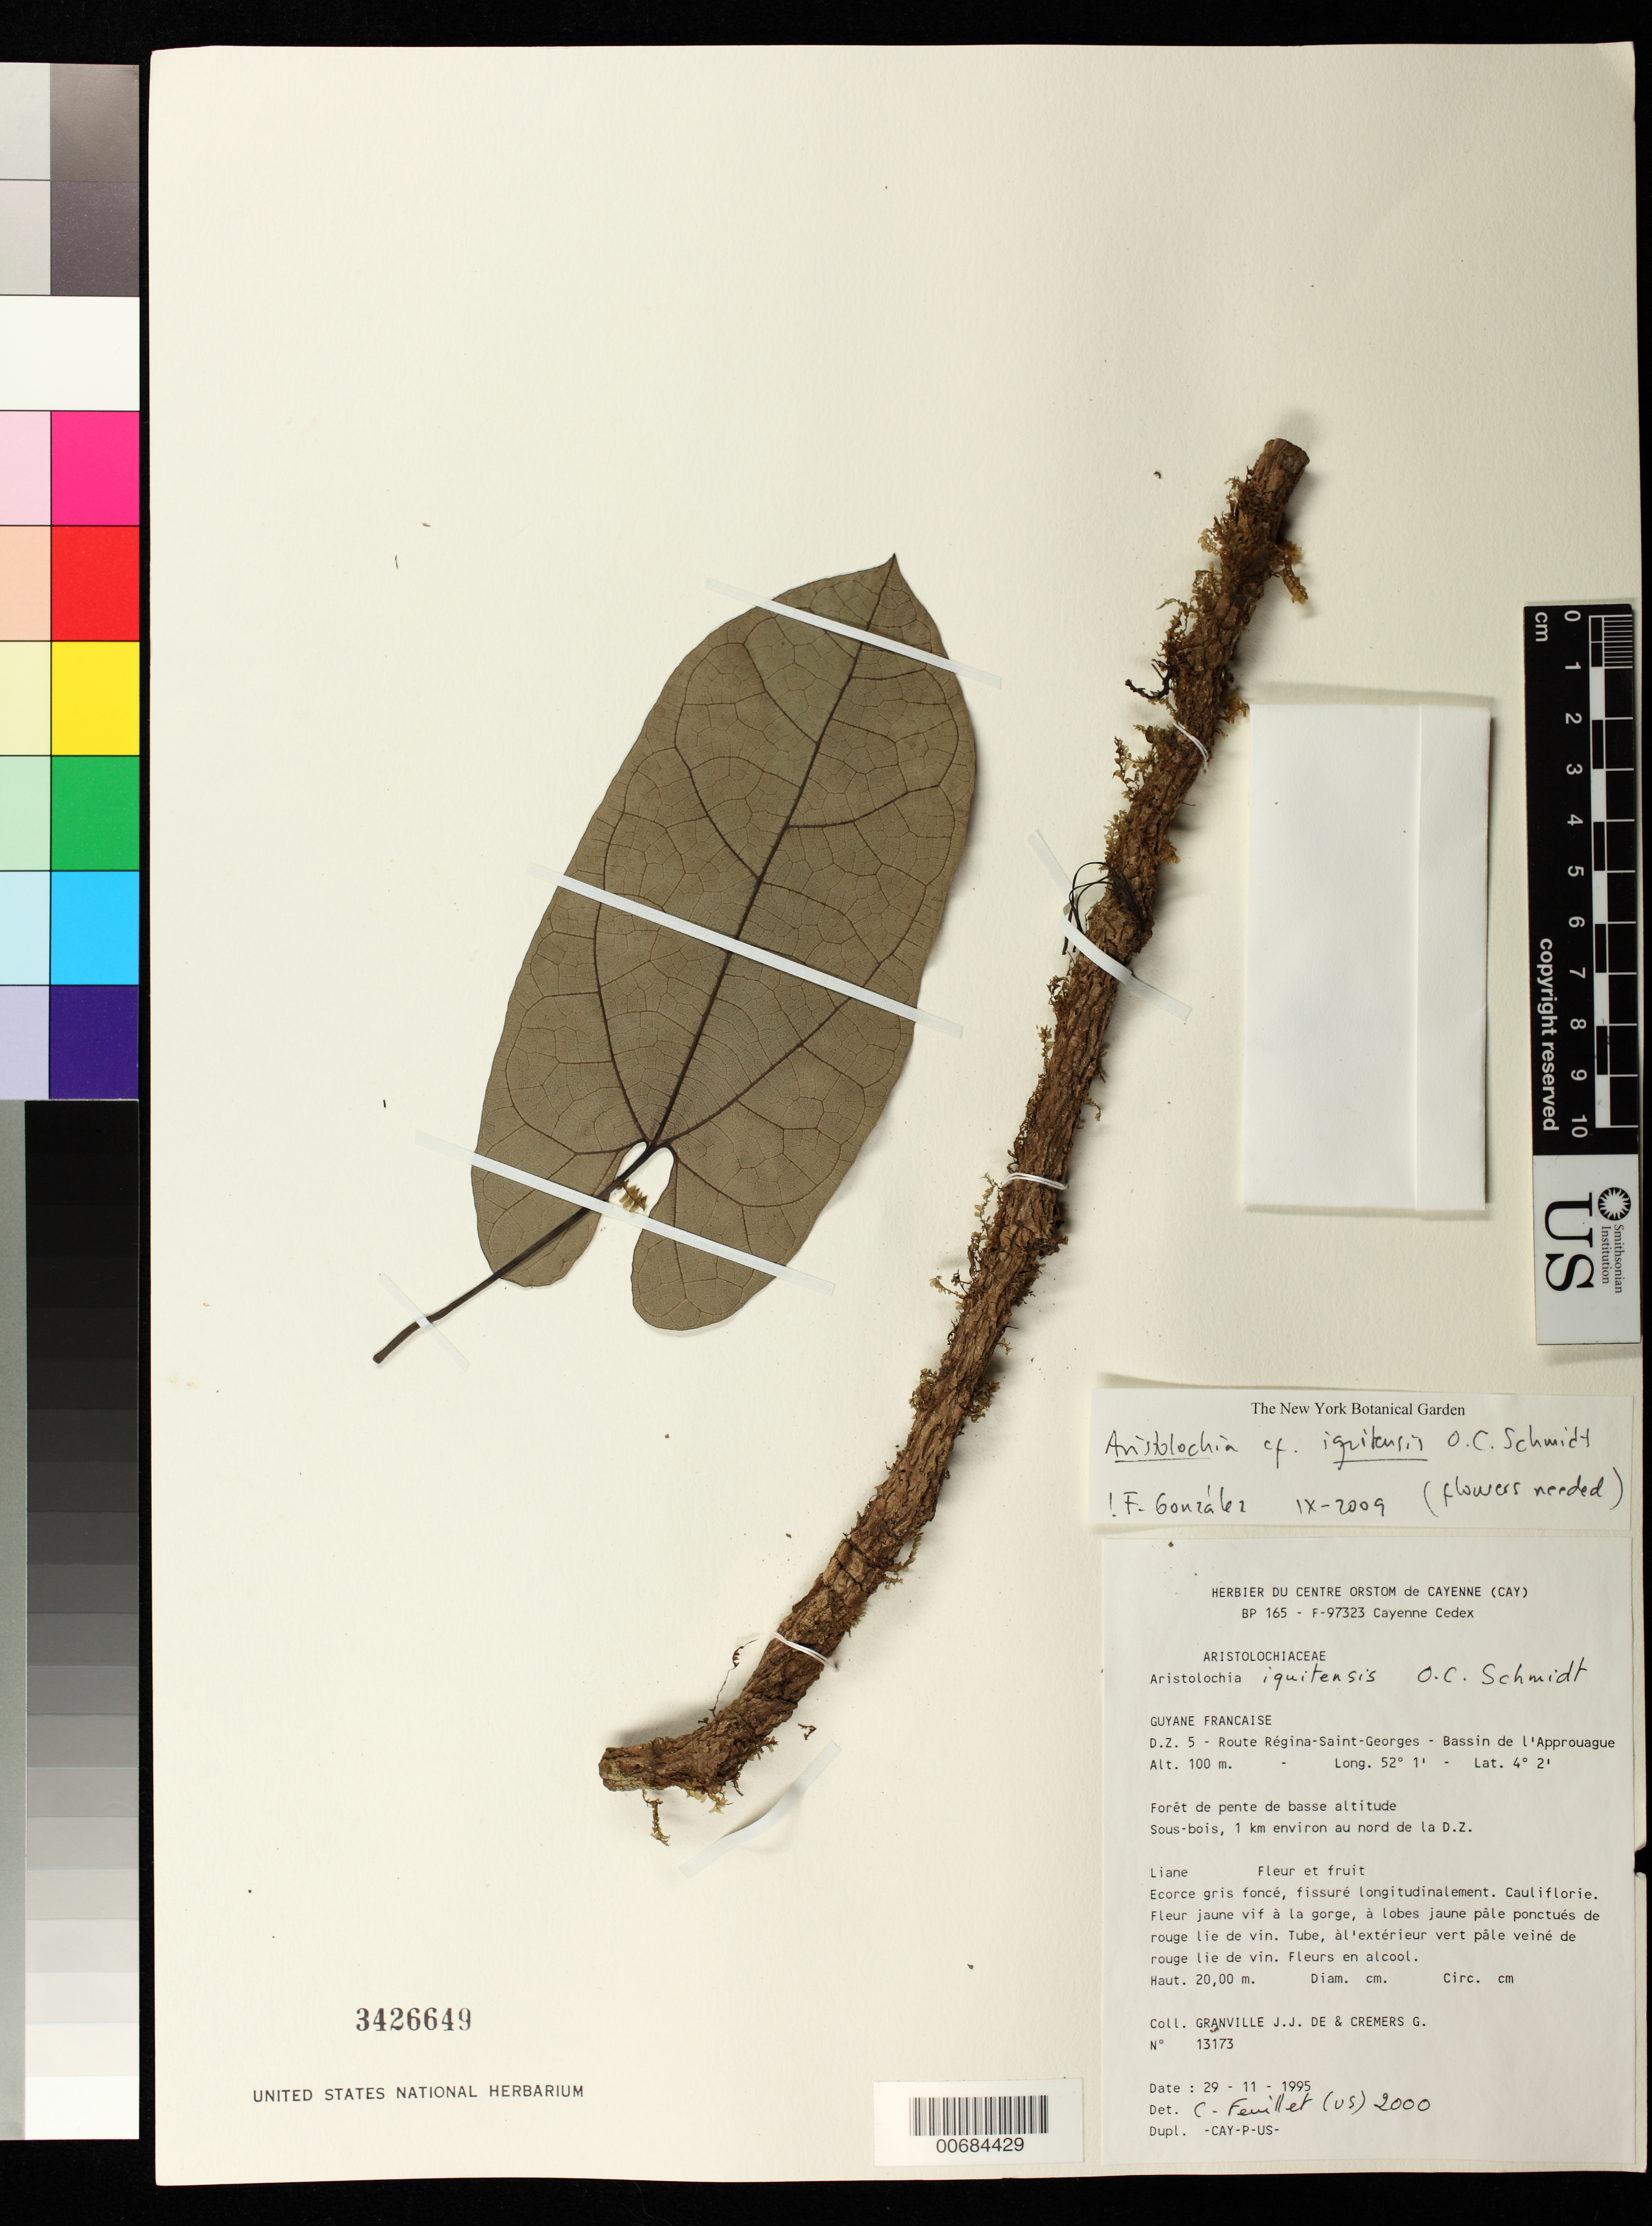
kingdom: Plantae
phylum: Tracheophyta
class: Magnoliopsida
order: Piperales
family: Aristolochiaceae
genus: Aristolochia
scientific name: Aristolochia iquitensis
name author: O.C. Schmidt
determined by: Feuillet, C.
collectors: J.-J. de Granville & G. Cremers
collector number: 13173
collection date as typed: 29-Nov-95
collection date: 1995-11-29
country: French Guiana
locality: Route Regina-Saint-Georges, D.Z. 5, Bassin de l'Approuague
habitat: Forêt de pente de basse altitude. Sous-bois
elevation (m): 100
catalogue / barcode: US 3426649